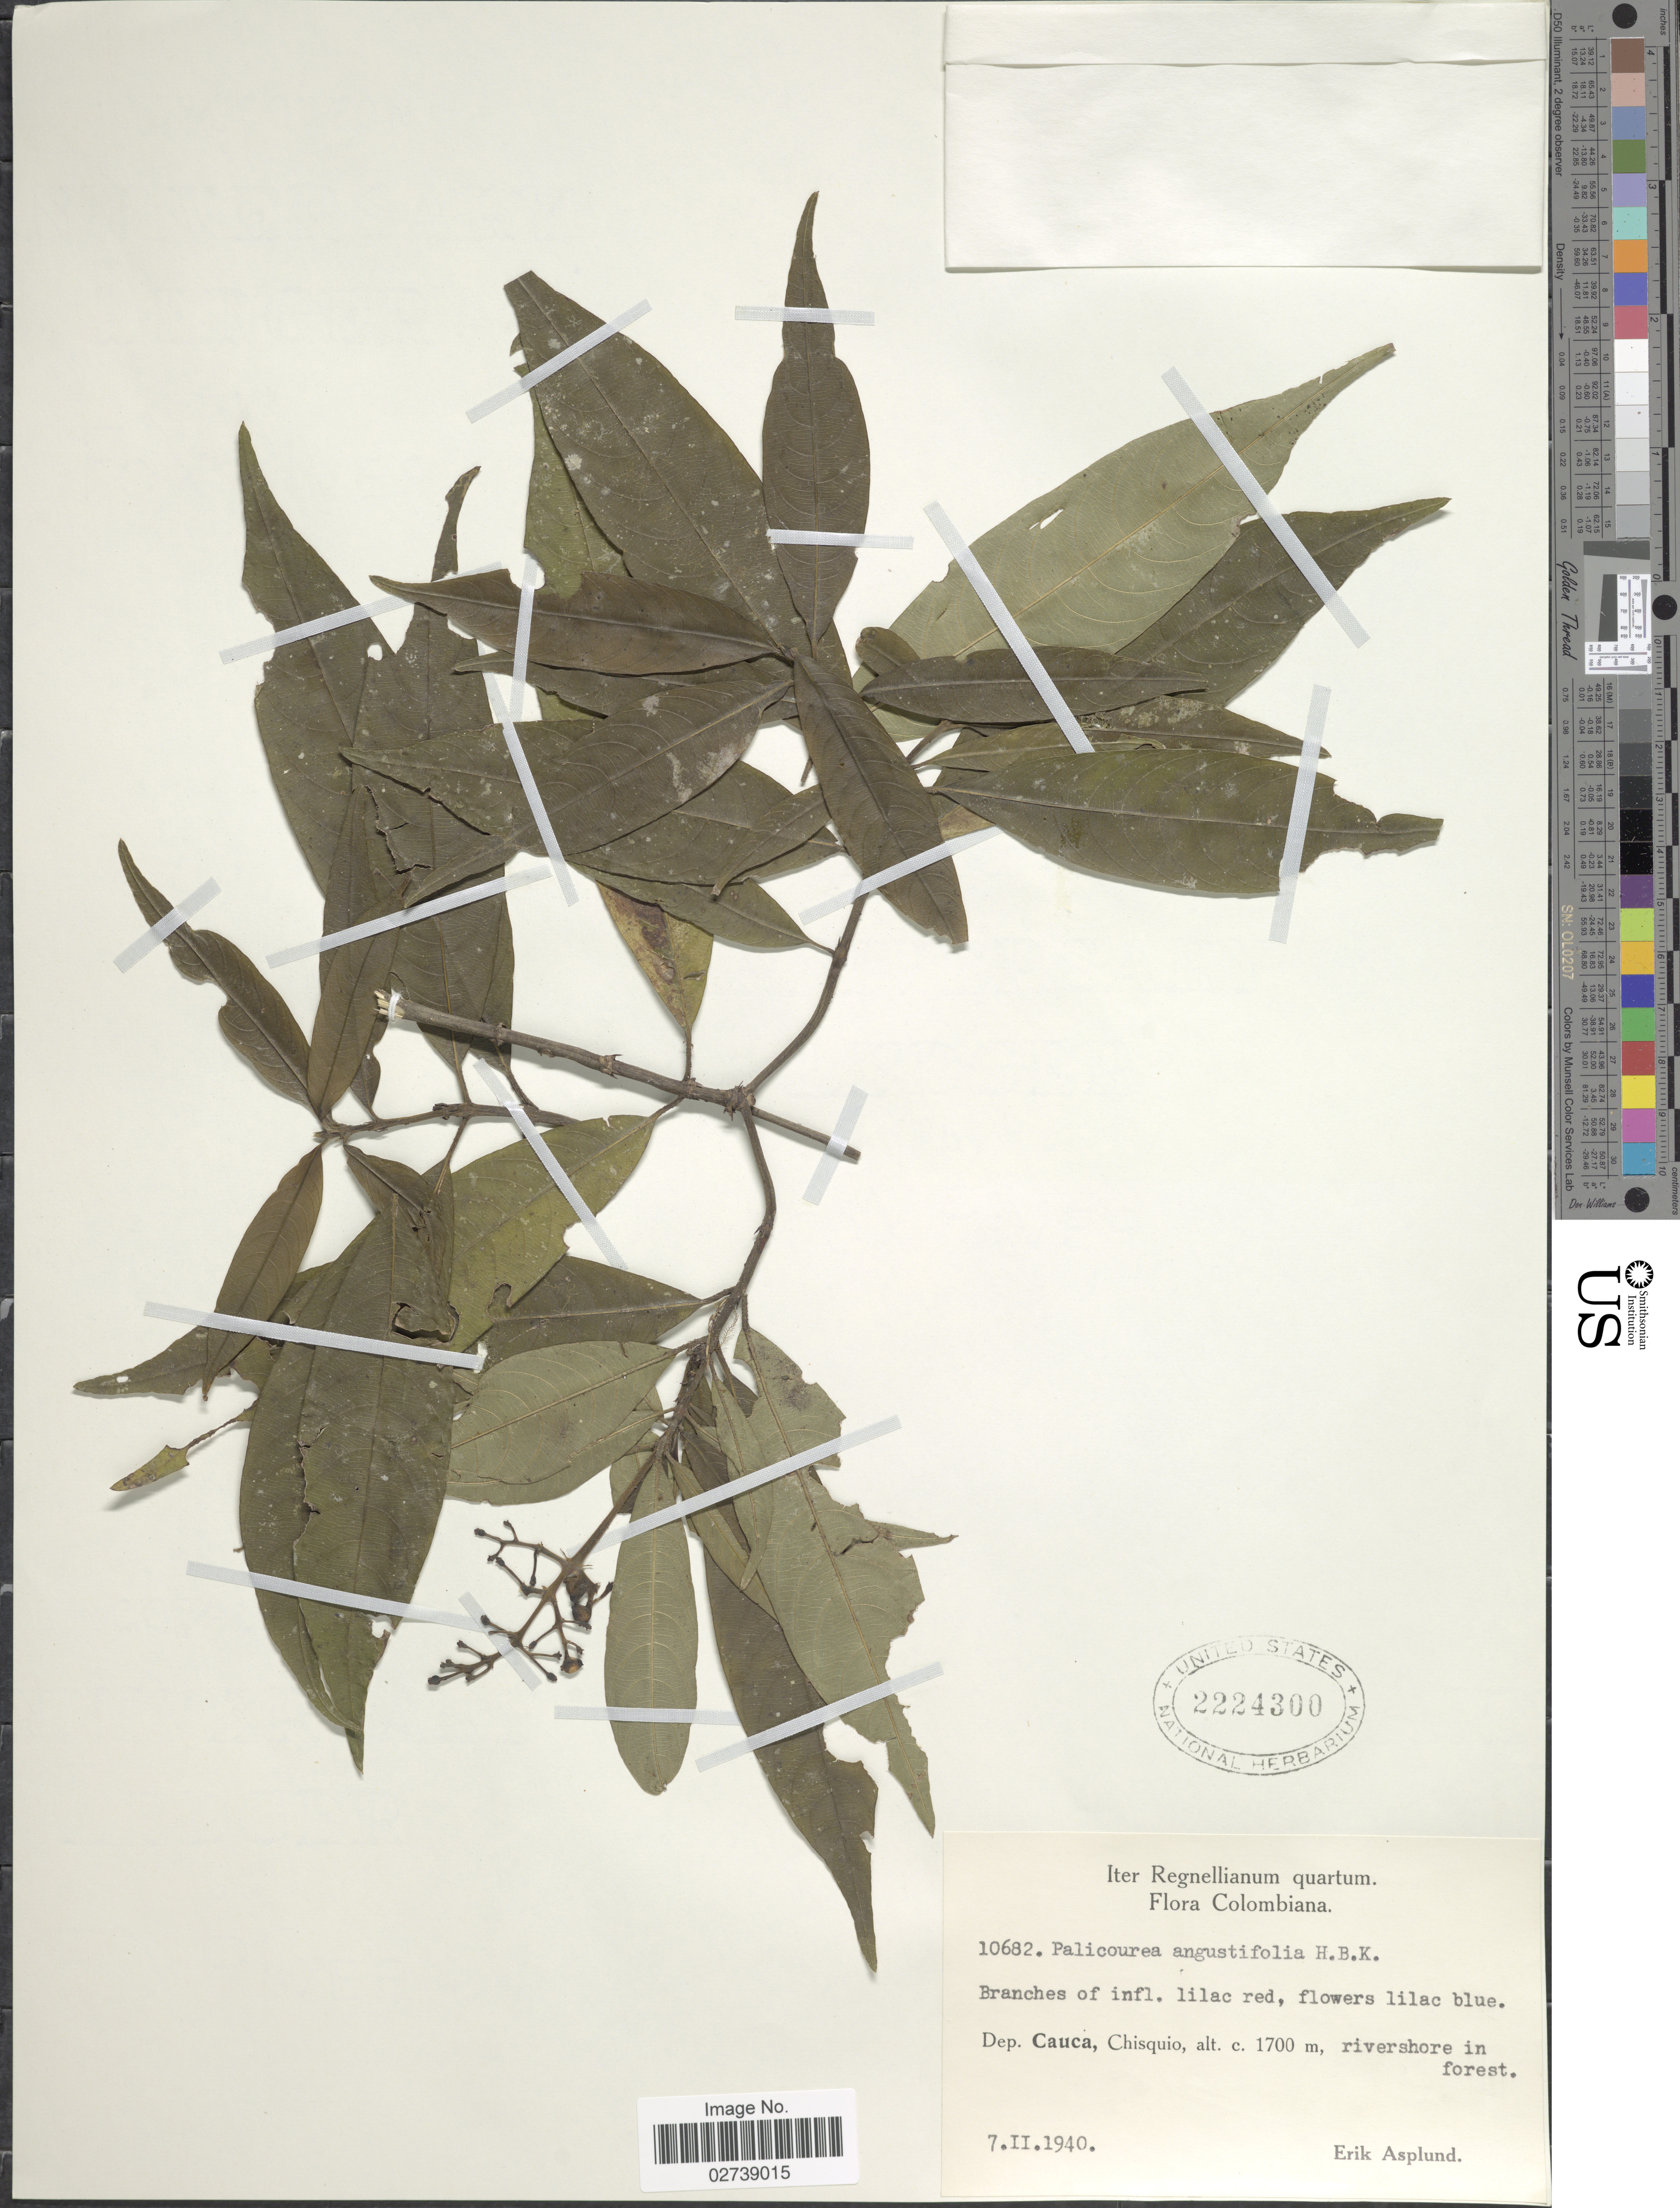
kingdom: Plantae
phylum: Tracheophyta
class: Magnoliopsida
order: Gentianales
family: Rubiaceae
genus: Palicourea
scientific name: Palicourea angustifolia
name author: Kunth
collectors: E. Asplund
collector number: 10682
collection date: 1940-02-07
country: Colombia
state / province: Cauca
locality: Dep. Cauca, Chisquio, rivershore in forest.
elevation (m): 1700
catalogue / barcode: US 2224300